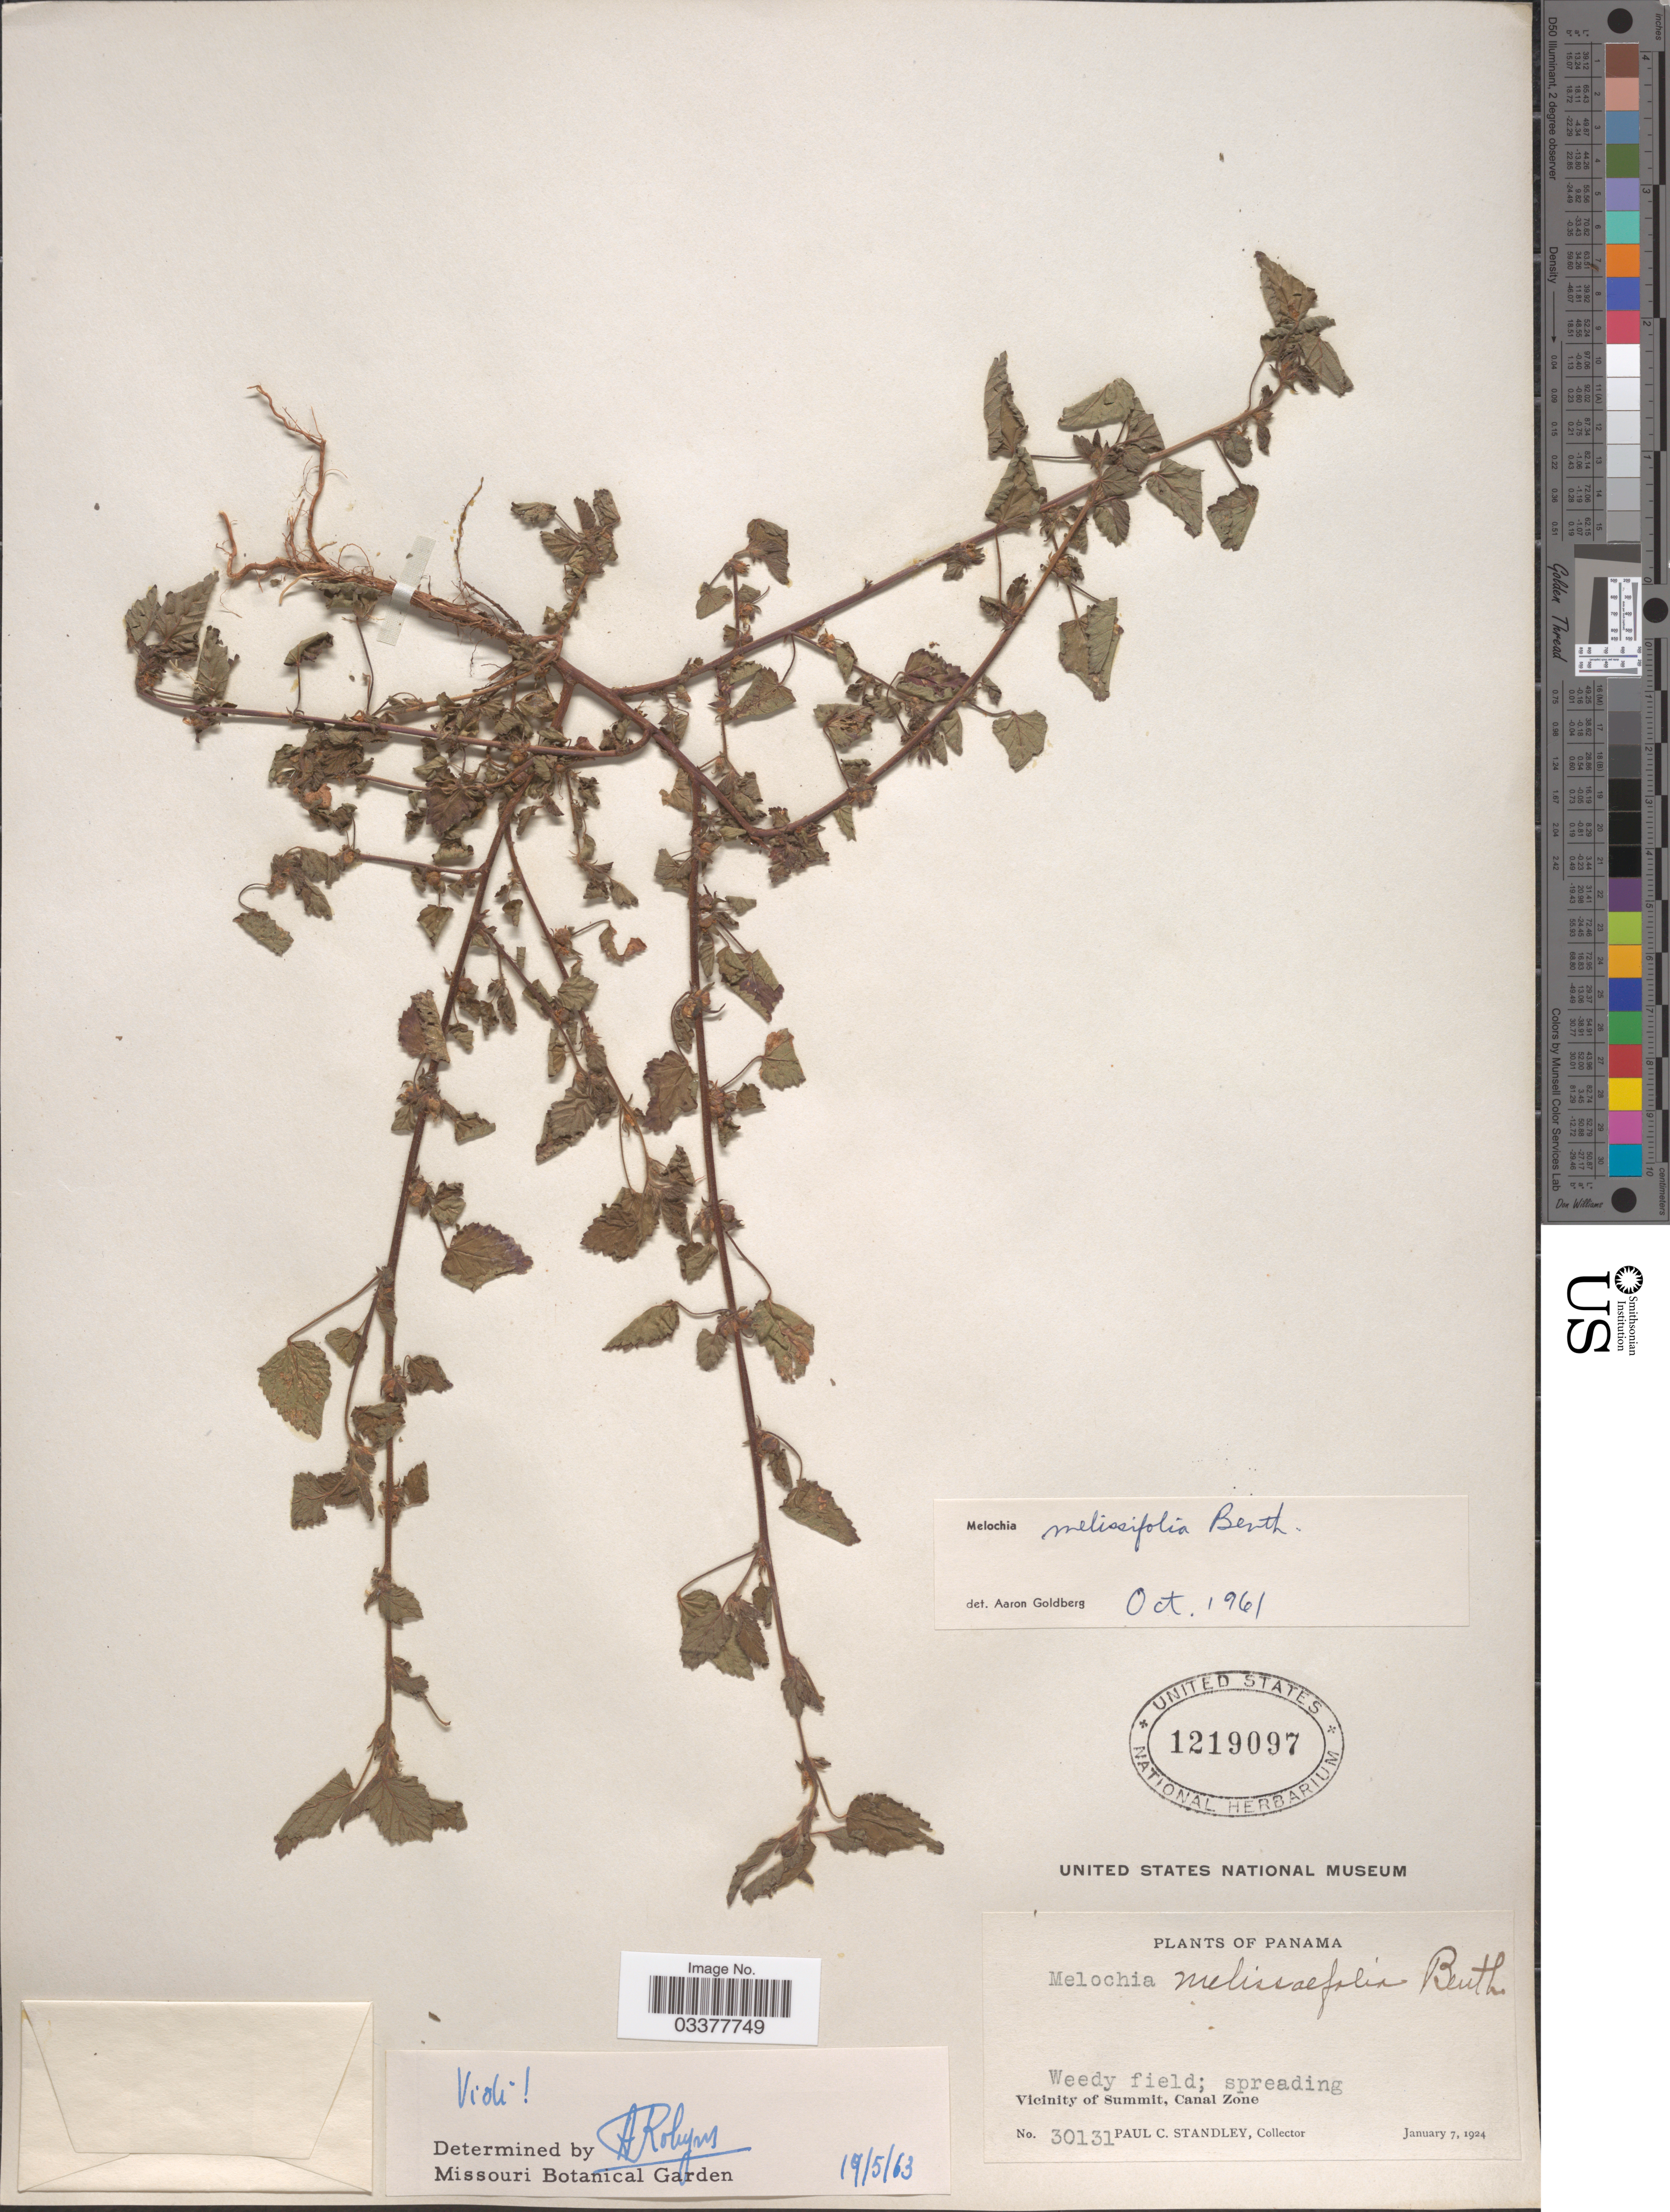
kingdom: Plantae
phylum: Tracheophyta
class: Magnoliopsida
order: Malvales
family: Malvaceae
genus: Melochia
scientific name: Melochia melissifolia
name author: Benth.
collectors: P. C. Standley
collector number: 30131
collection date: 1924-01-07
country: Panama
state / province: Colón / Panamá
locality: Vicinity of Summit, Canal Zone.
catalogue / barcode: US 1219097